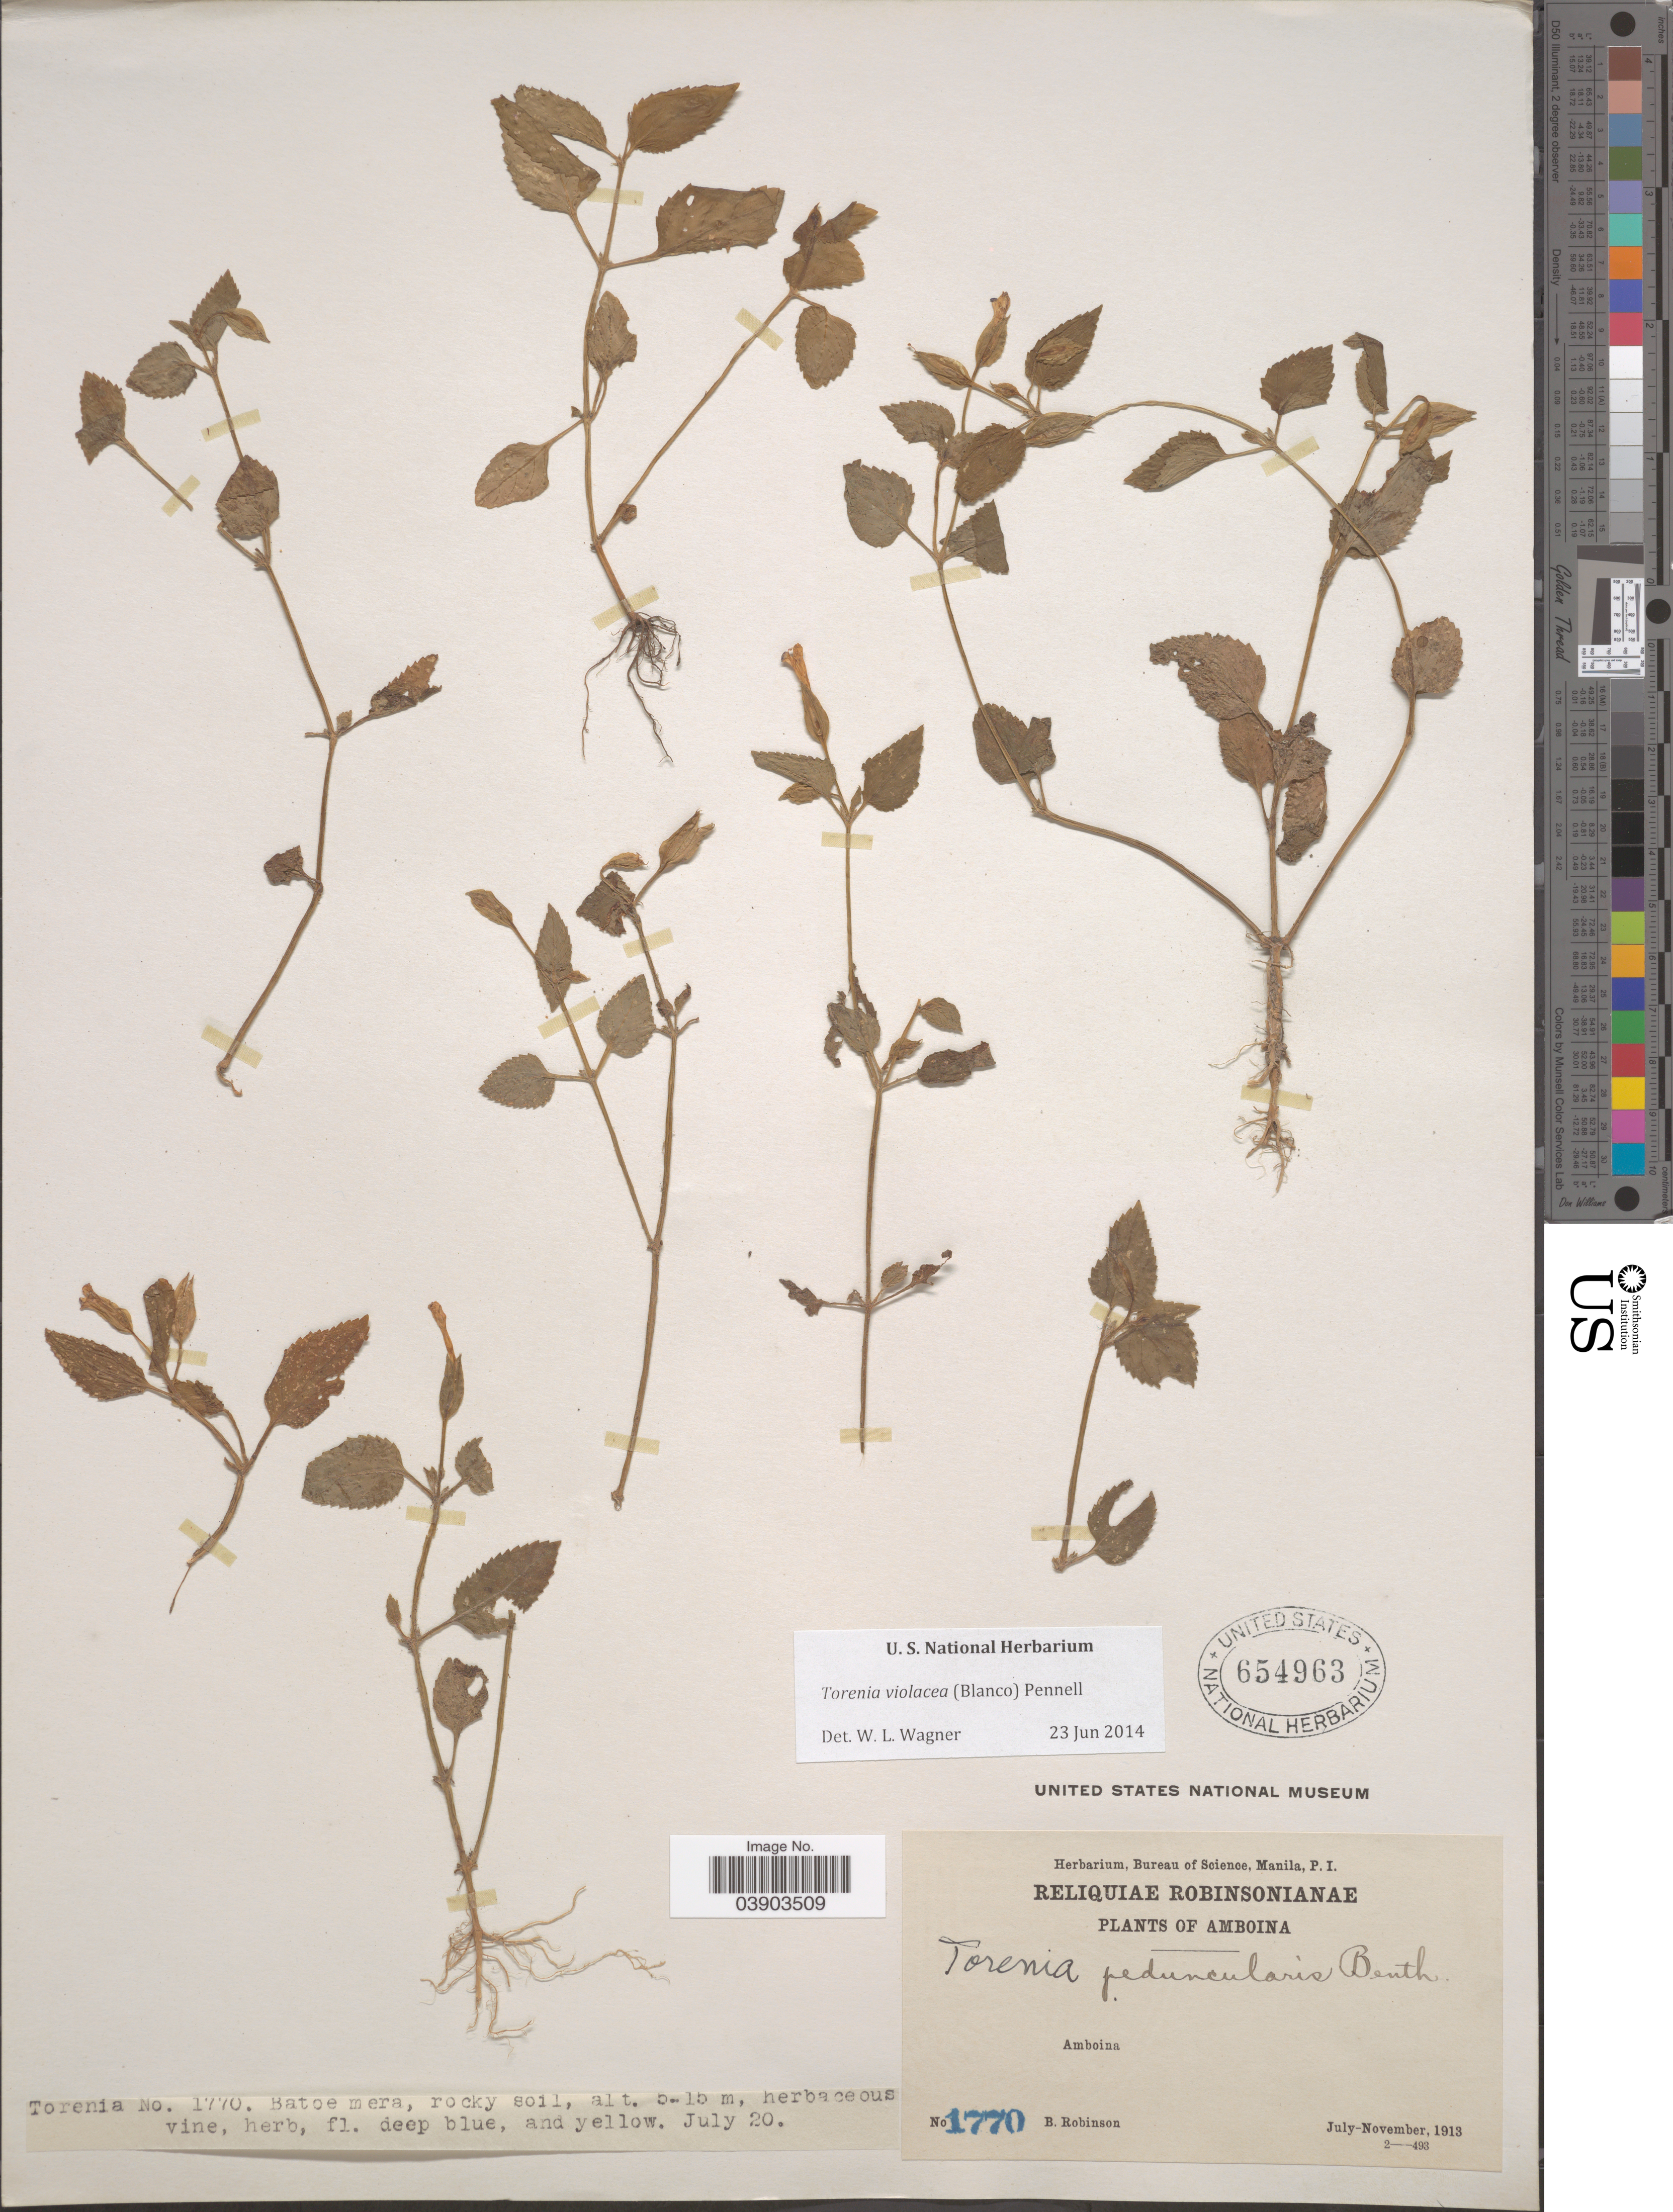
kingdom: Plantae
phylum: Tracheophyta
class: Magnoliopsida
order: Lamiales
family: Linderniaceae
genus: Torenia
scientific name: Torenia violacea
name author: (Azaola ex Blanco) Pennell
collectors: B. Robinson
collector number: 1770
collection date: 1913-07-20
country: Indonesia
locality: Amboina. Batoe mera.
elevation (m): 5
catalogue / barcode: US 654963